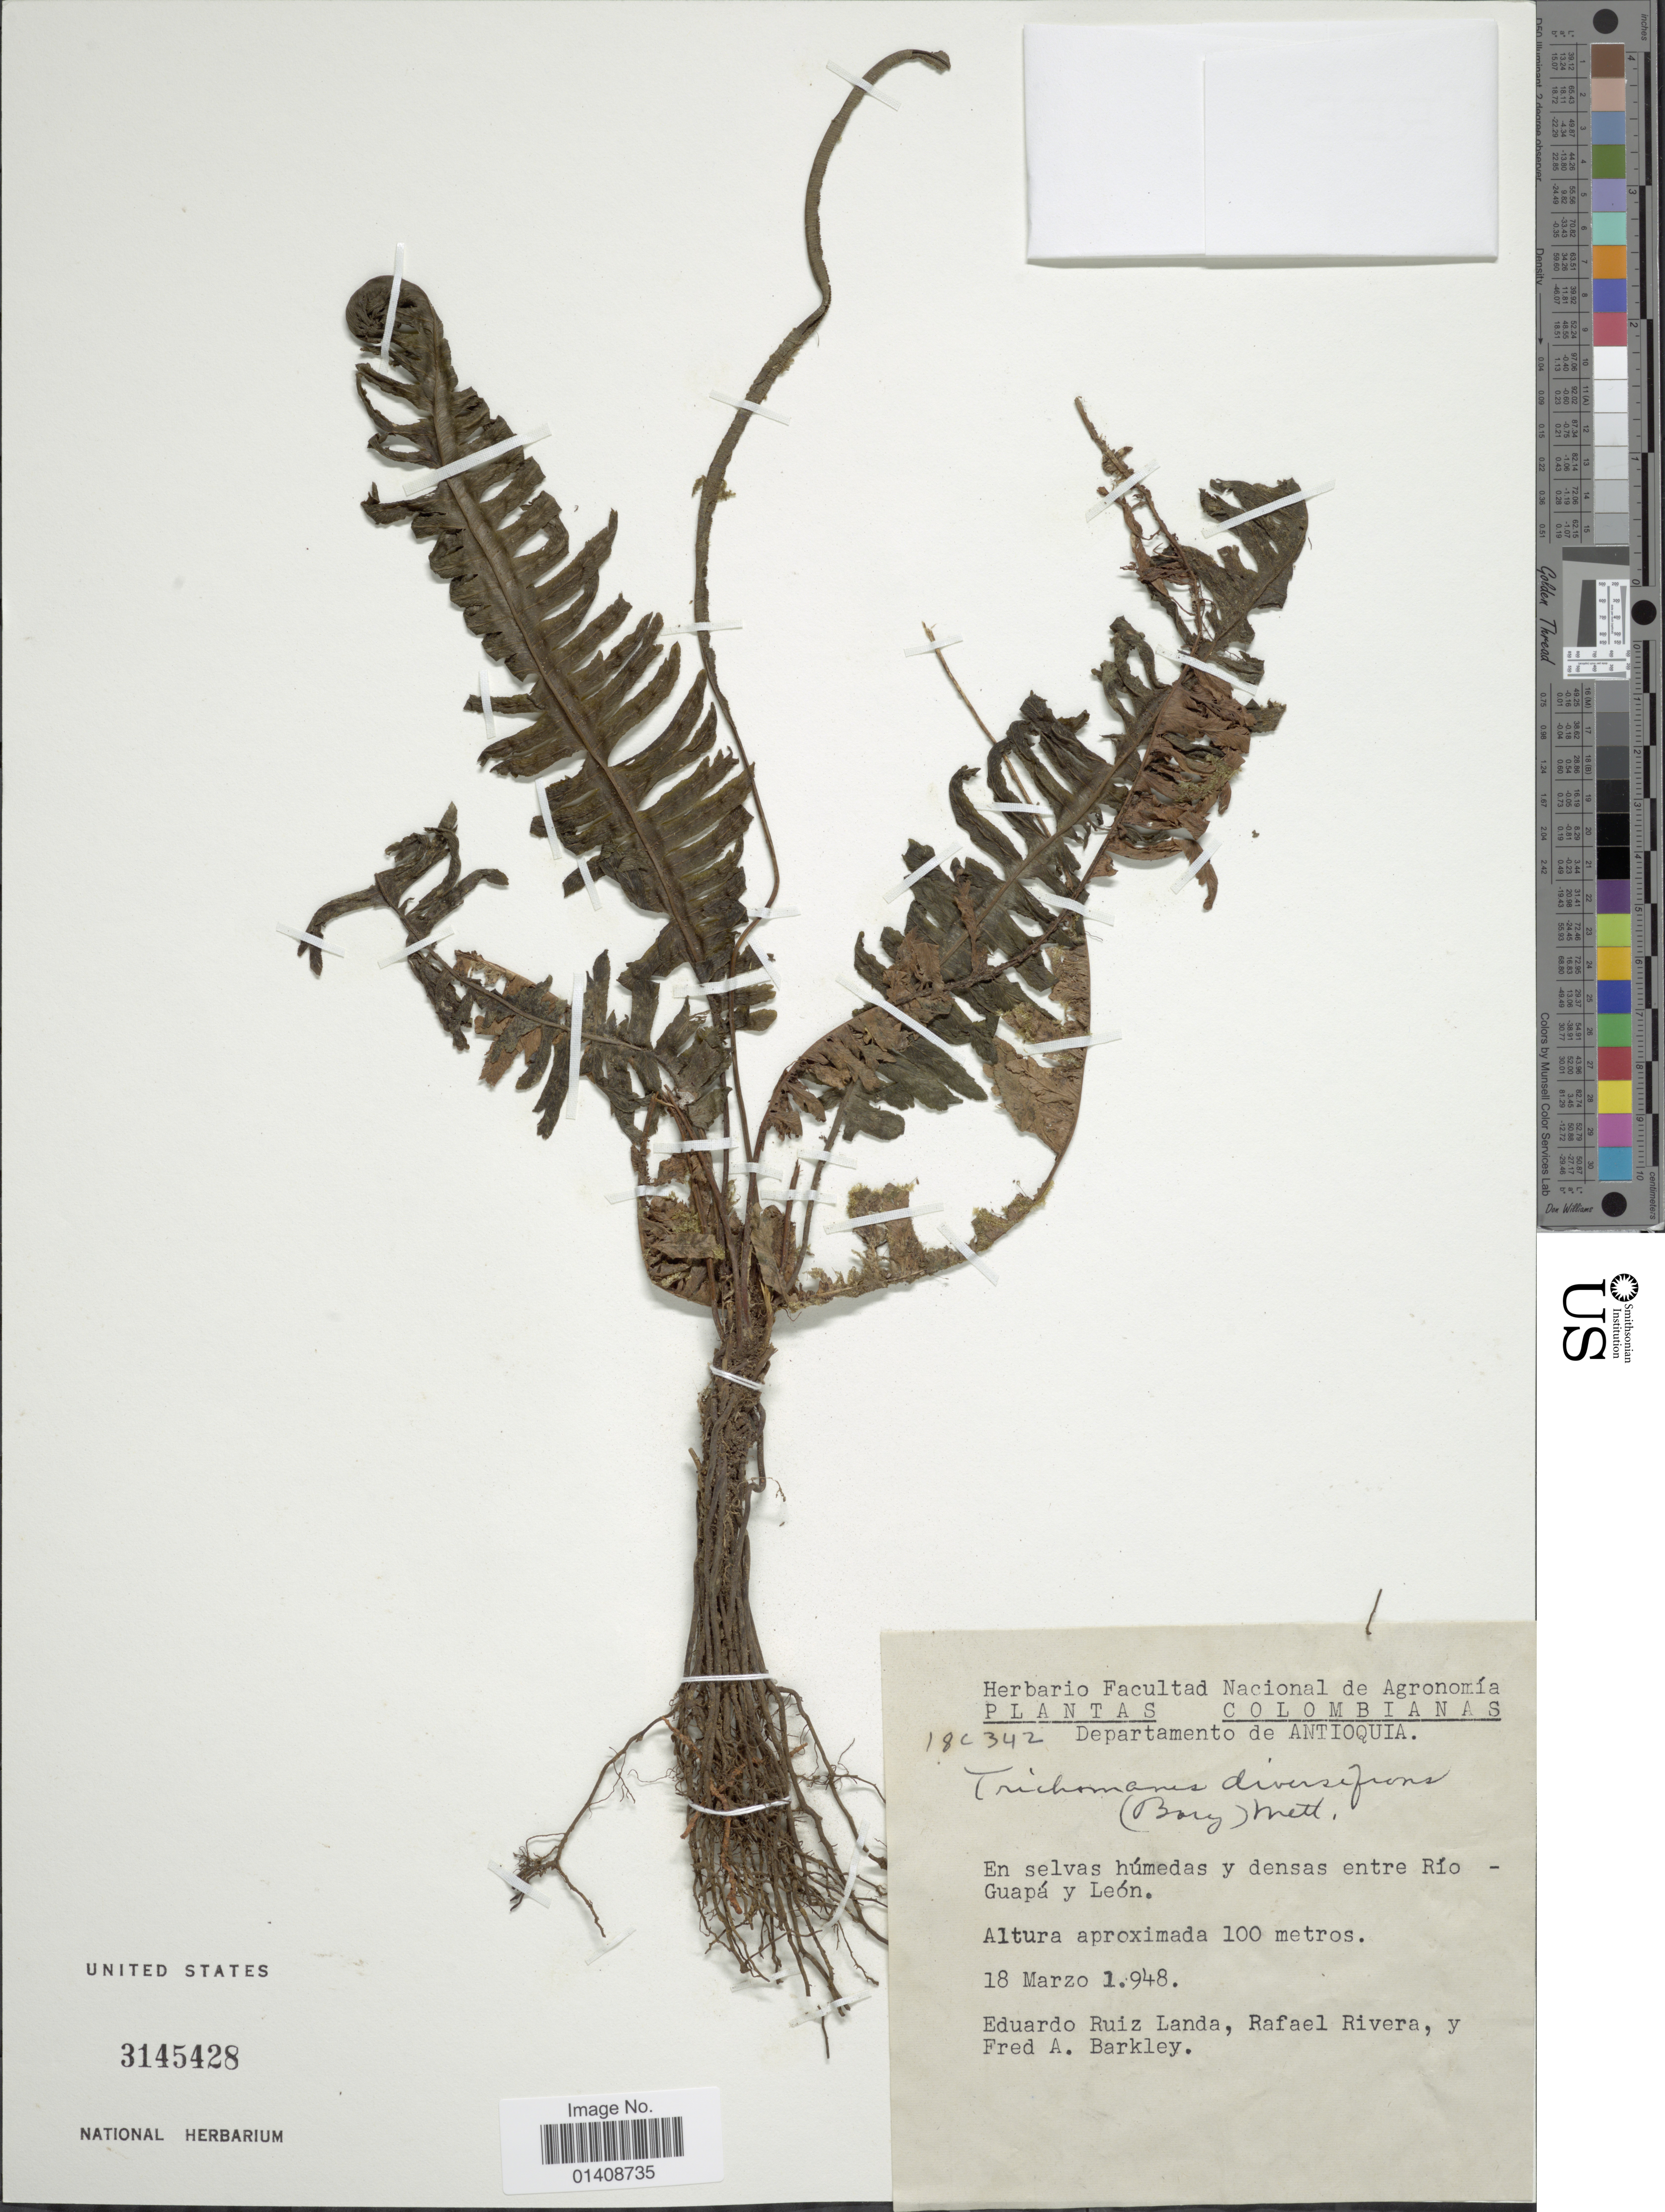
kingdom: Plantae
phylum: Tracheophyta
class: Polypodiopsida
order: Hymenophyllales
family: Hymenophyllaceae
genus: Trichomanes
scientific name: Trichomanes diversifrons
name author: (Bory) Mett. ex Sadeb.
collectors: E. Landa, R. Rivera & F. A. Barkley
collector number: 18c342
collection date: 1948-03-18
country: Colombia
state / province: Antioquia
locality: Entre Rio-Guapa y Leon.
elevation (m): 100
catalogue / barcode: US 3145428